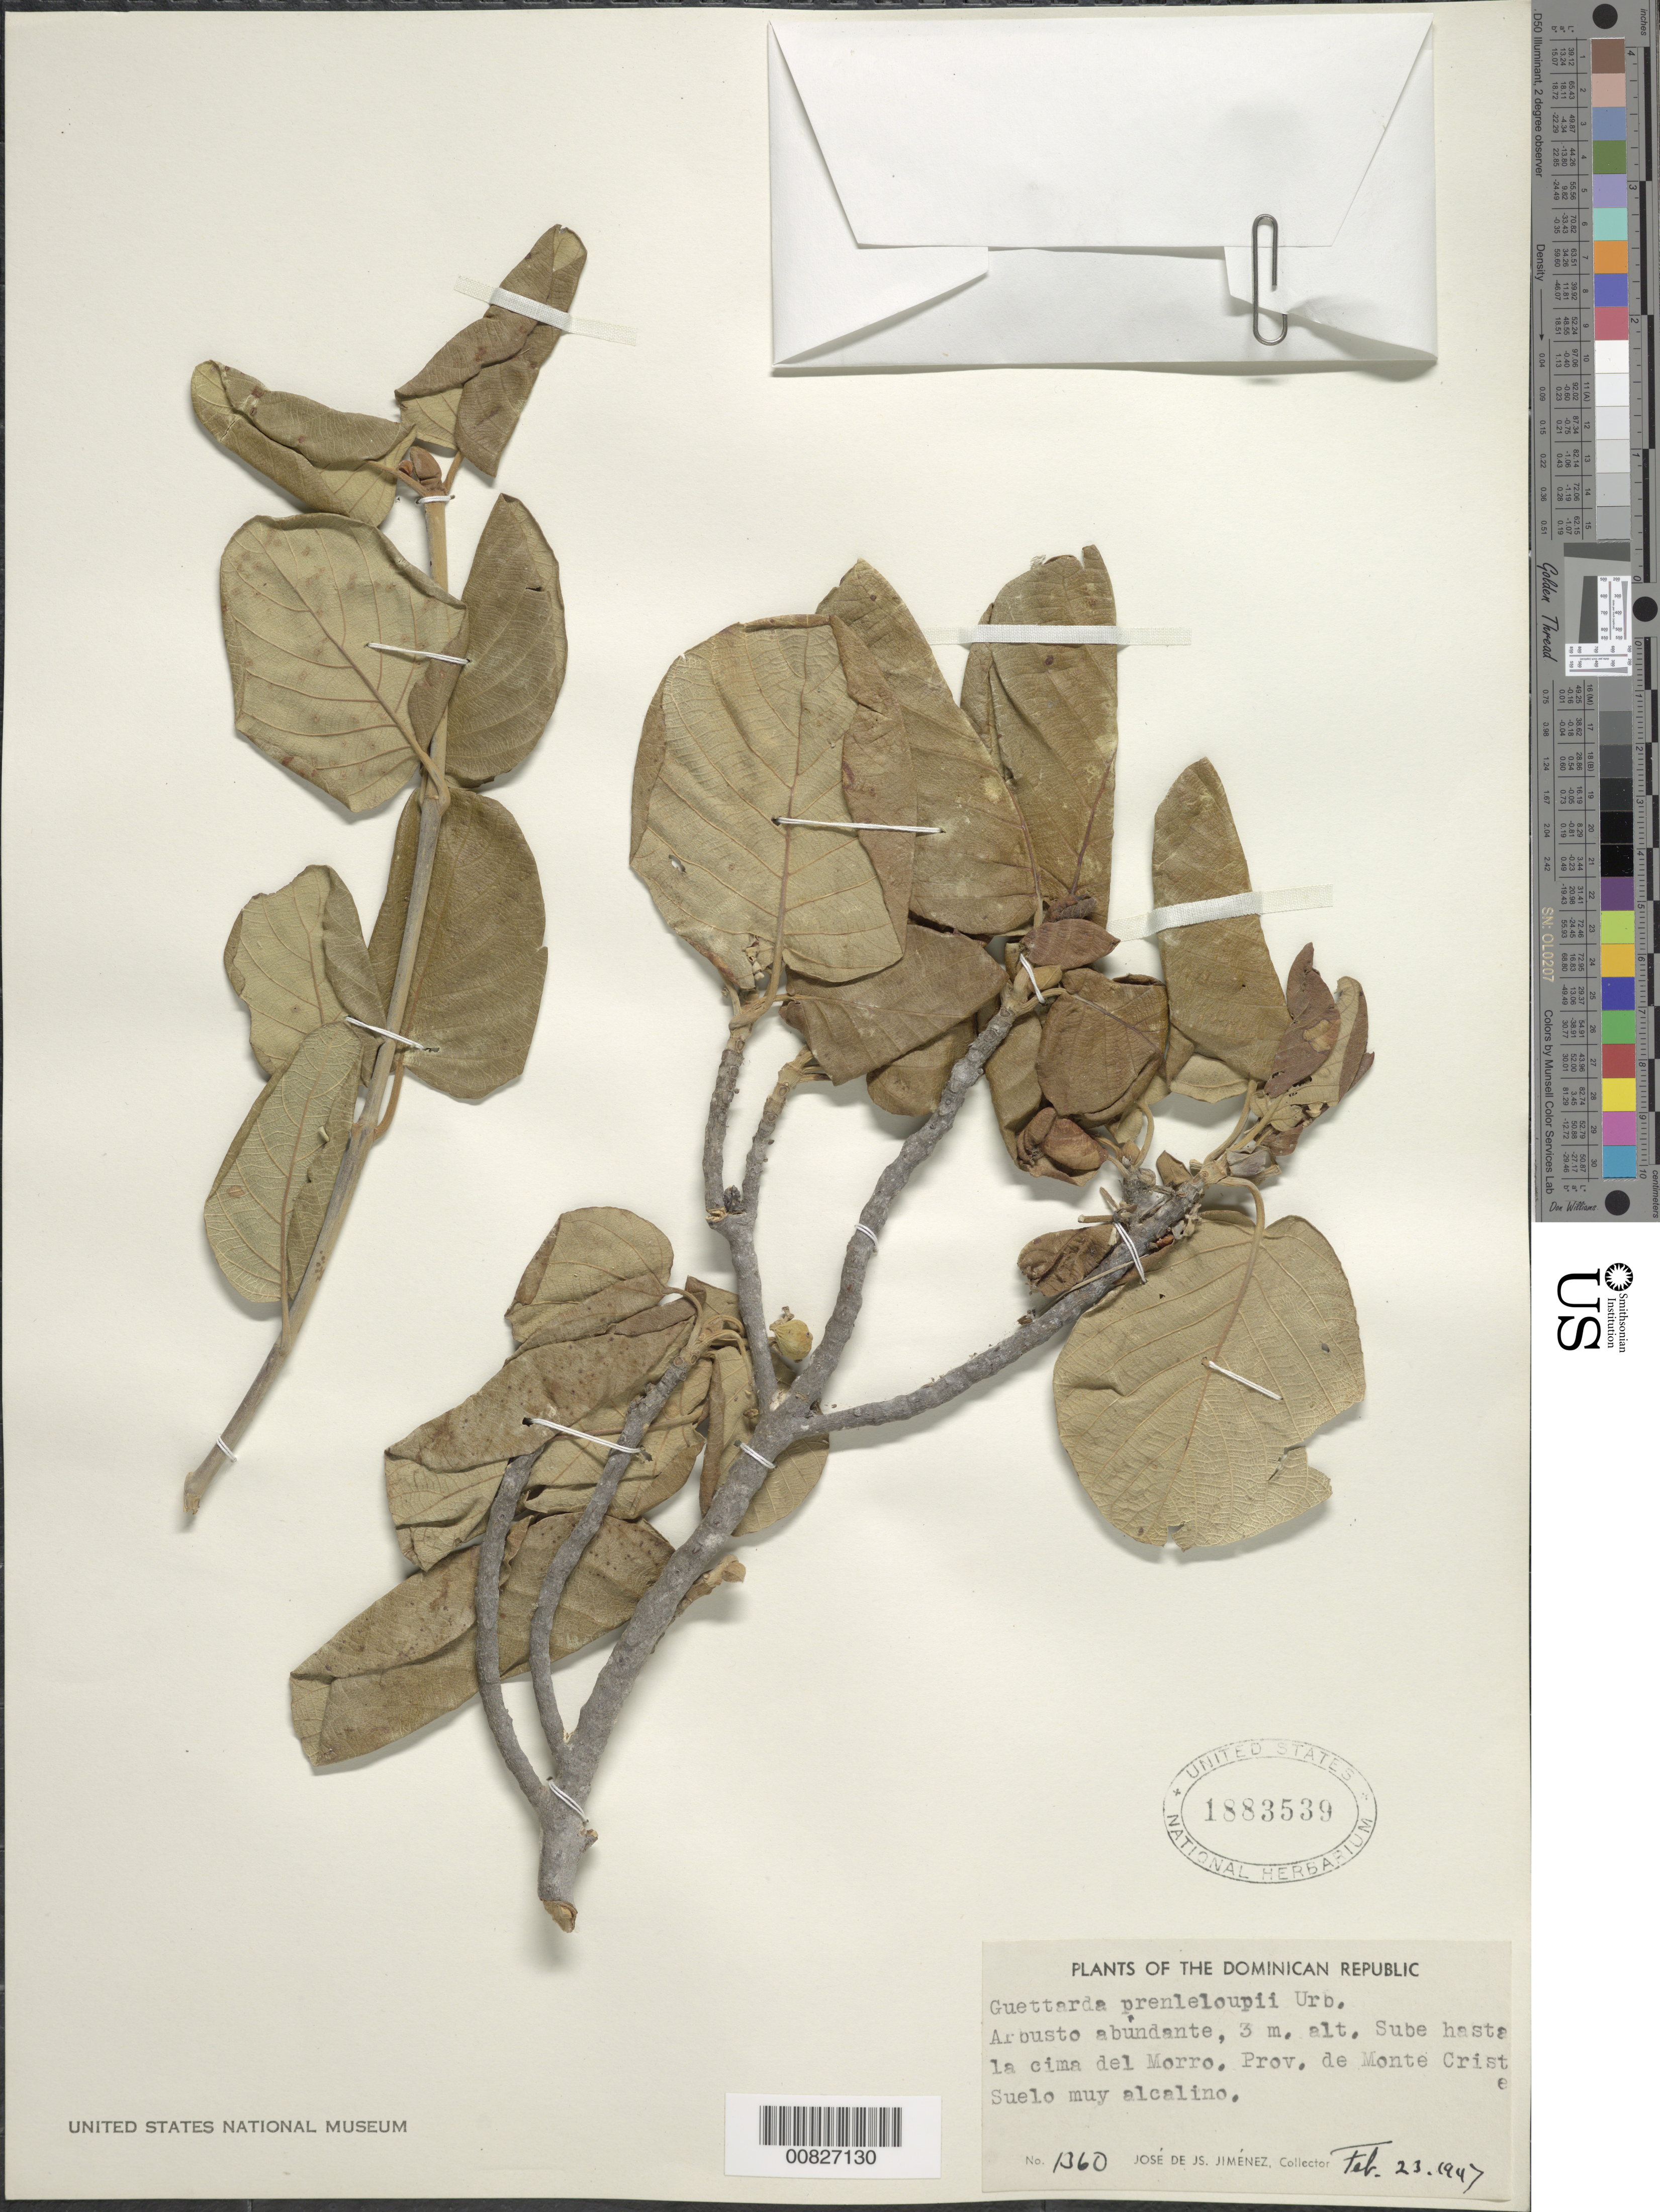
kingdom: Plantae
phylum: Tracheophyta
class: Magnoliopsida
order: Gentianales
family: Rubiaceae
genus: Guettarda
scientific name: Guettarda prenleloupii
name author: Urb.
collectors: J. J. Jiménez Almonte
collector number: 1360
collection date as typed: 23 Feb 1947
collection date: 1947-02-23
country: Dominican Republic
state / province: Monte Cristi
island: Hispaniola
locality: Sube hasta la cima del Morro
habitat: Suelo muy alcalino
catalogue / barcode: US 1883539